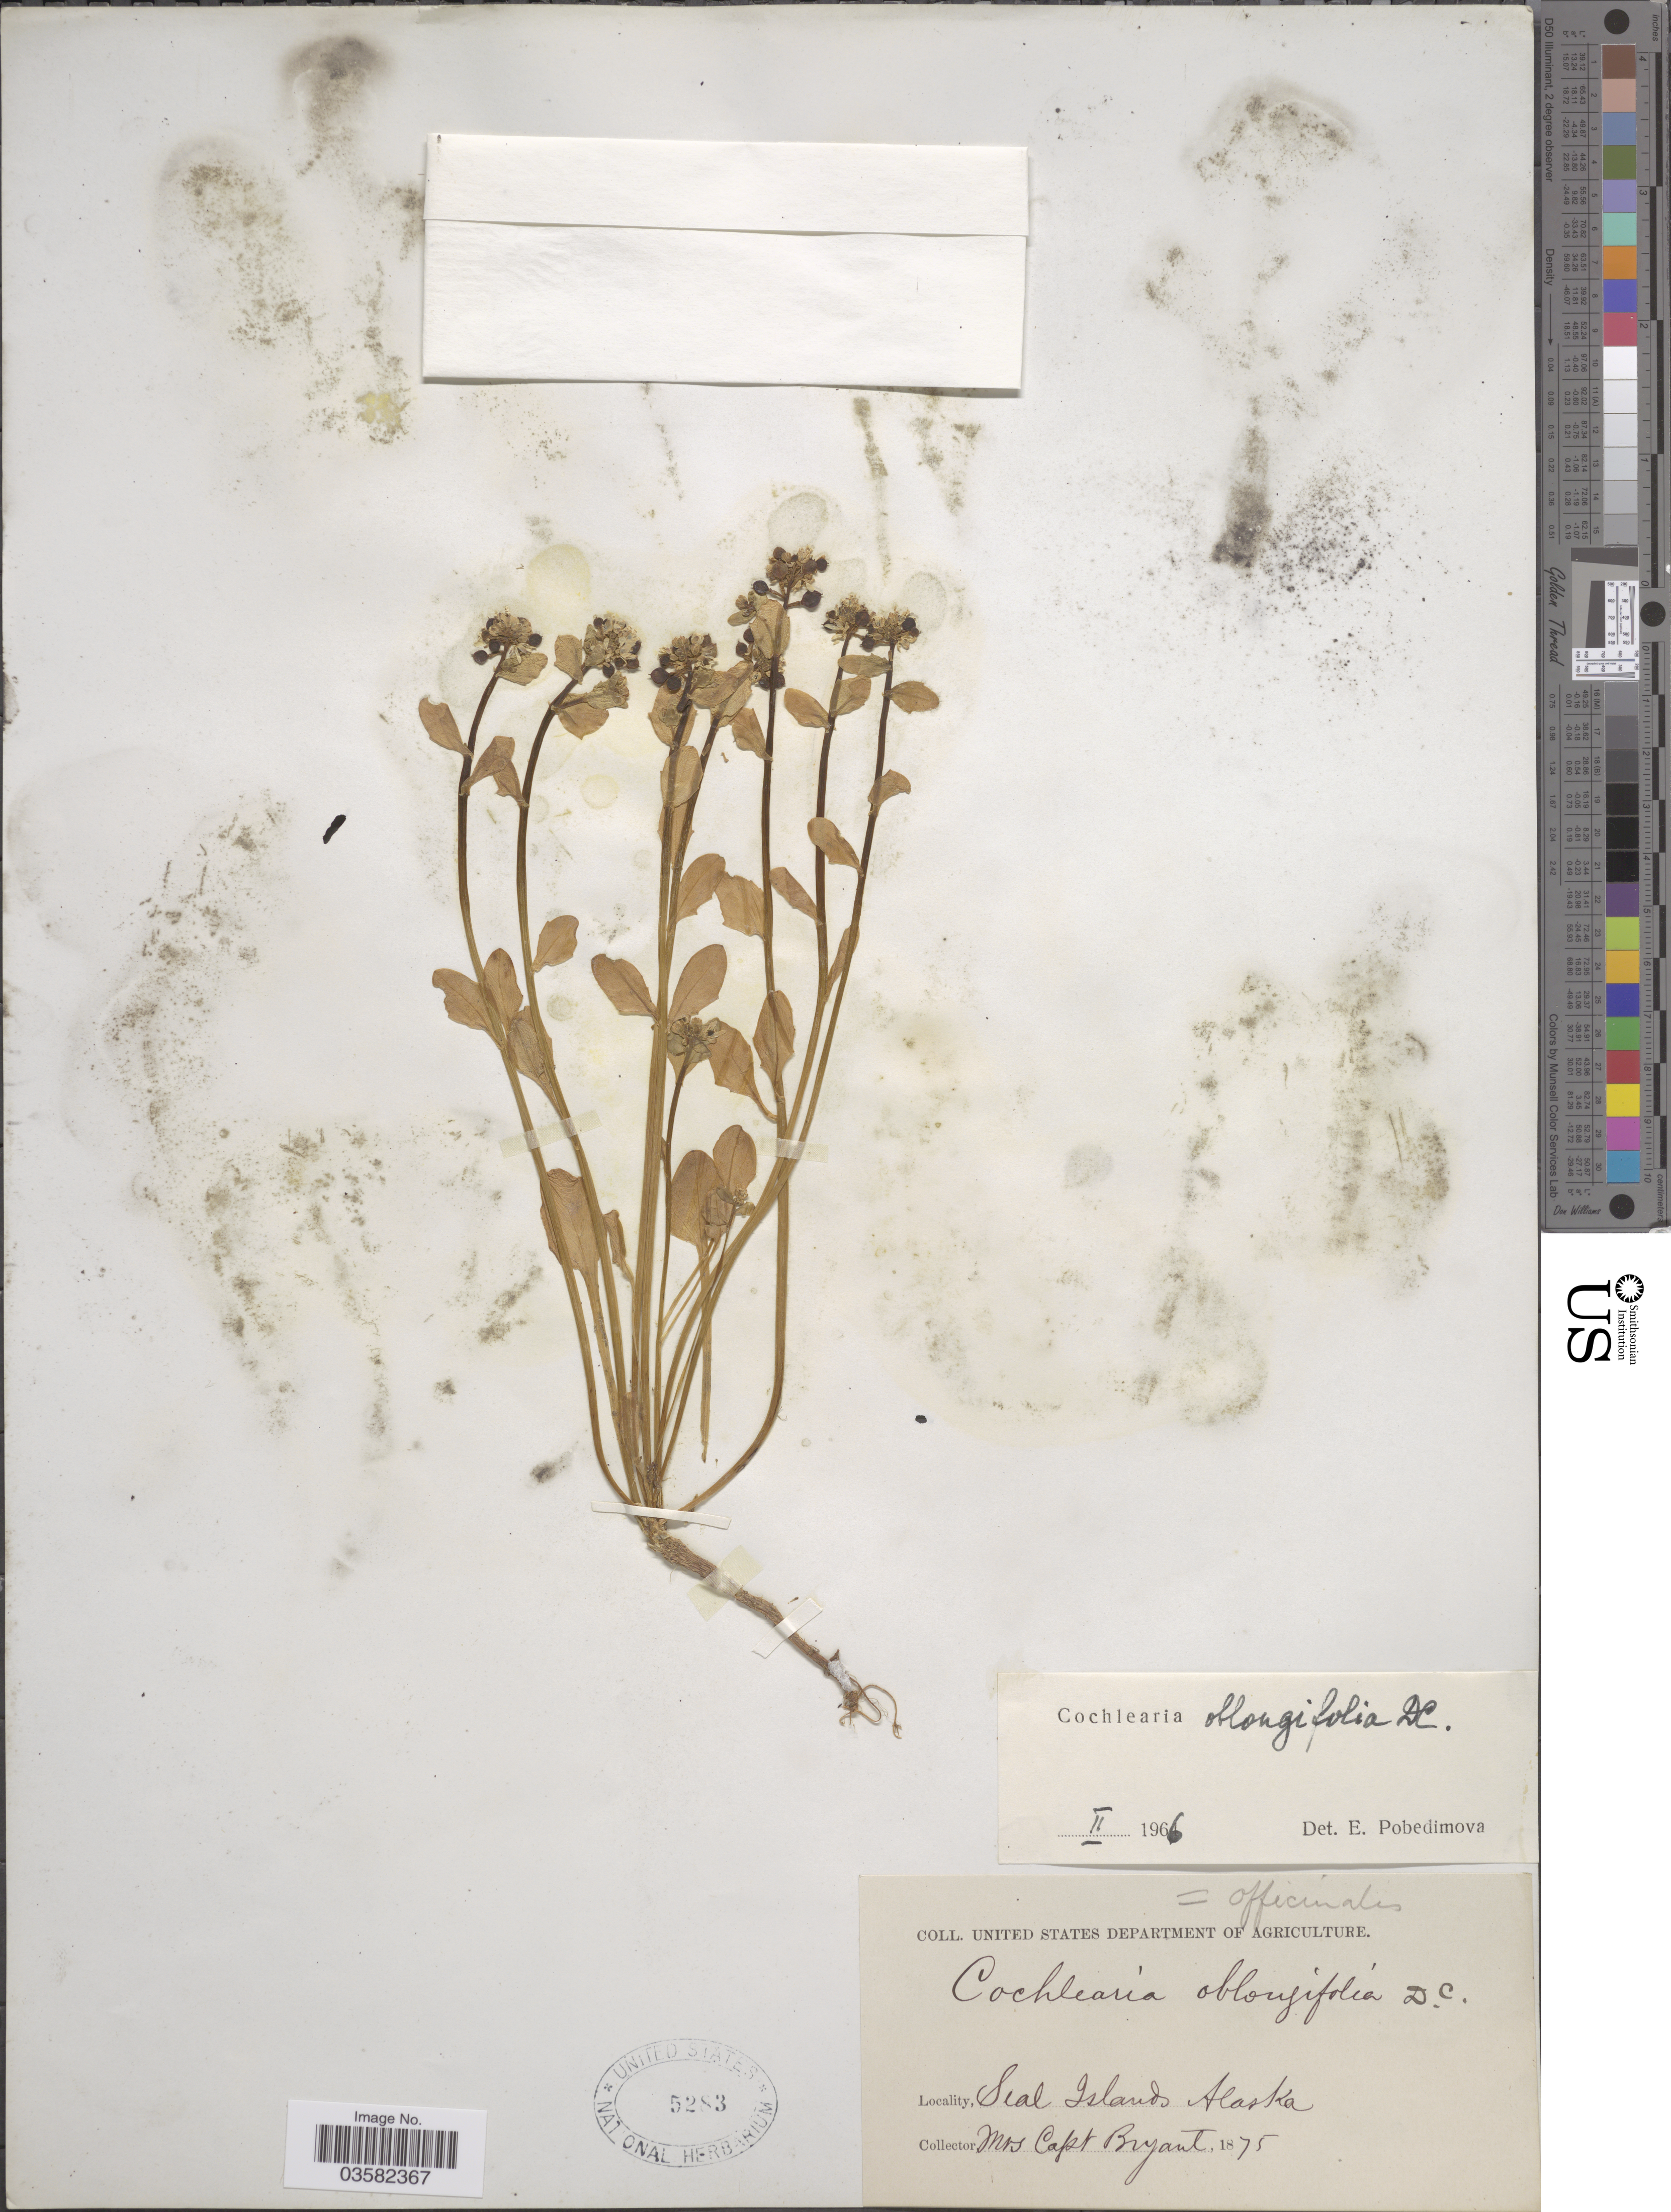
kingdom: Plantae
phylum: Tracheophyta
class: Magnoliopsida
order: Brassicales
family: Brassicaceae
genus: Cochlearia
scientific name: Cochlearia oblongifolia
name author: DC.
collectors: C. Bryant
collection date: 1875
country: United States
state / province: Alaska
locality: Seal Islands.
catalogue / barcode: US 5283